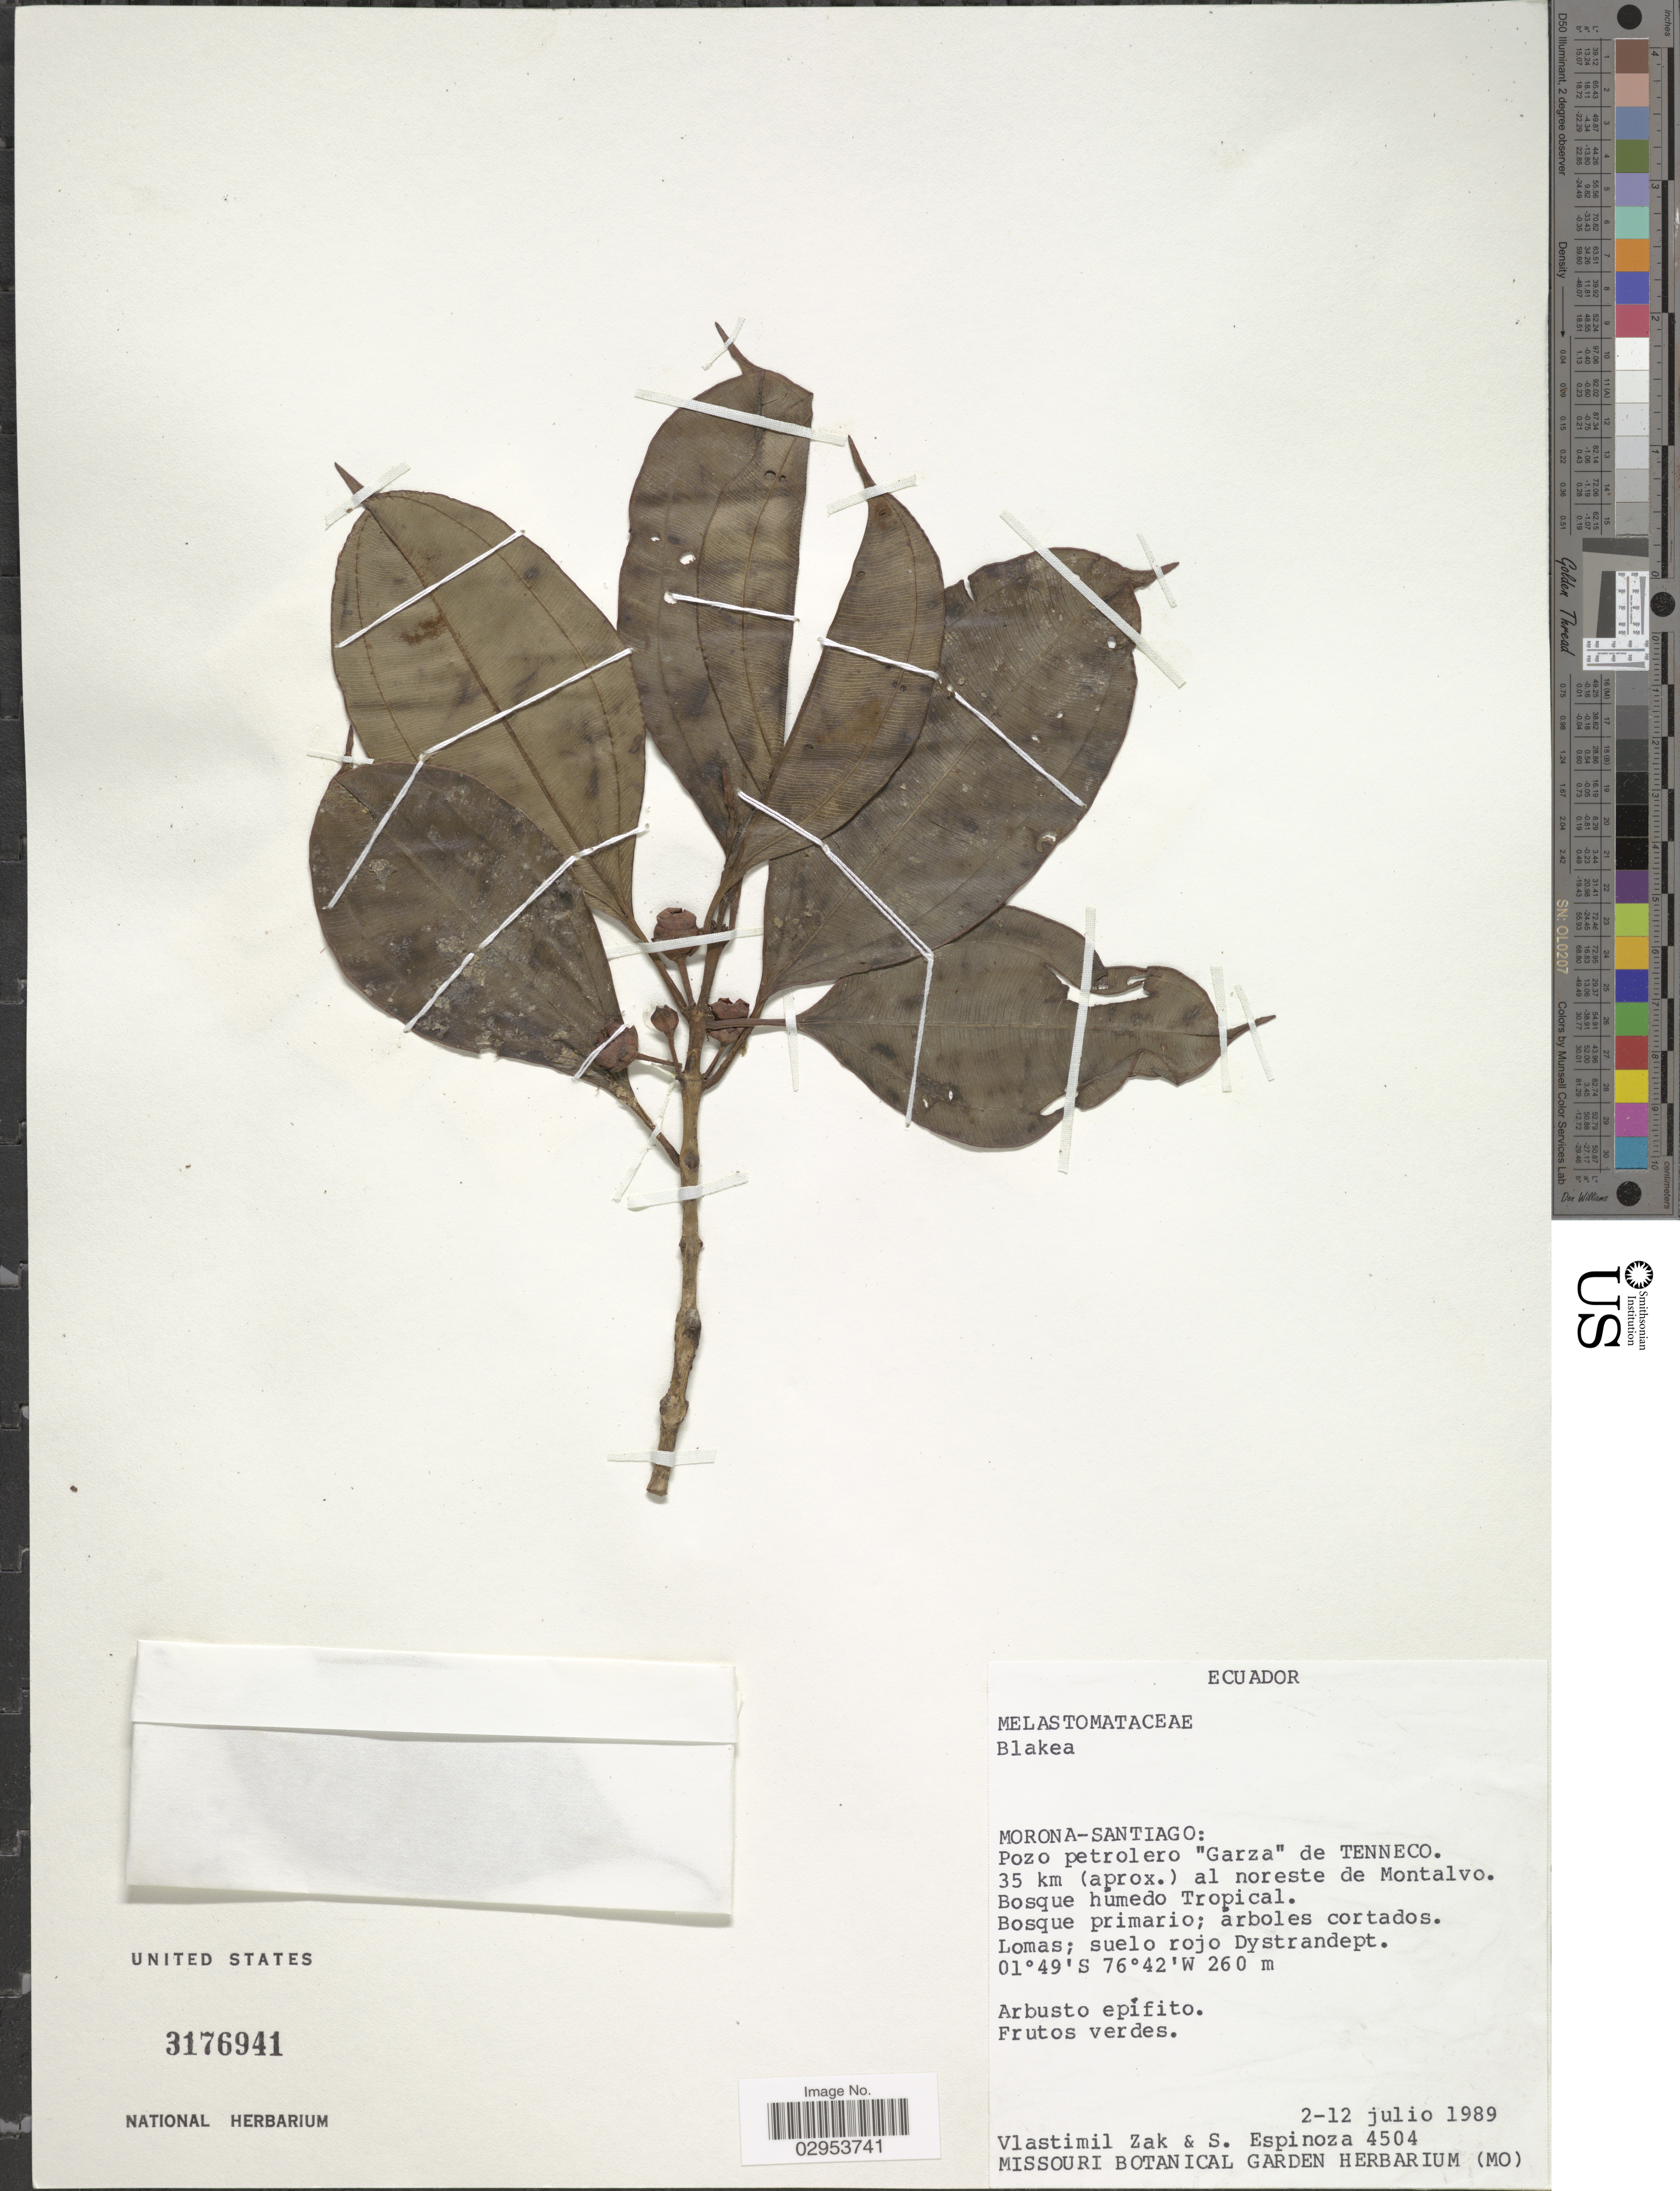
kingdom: Plantae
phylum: Tracheophyta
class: Magnoliopsida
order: Myrtales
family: Melastomataceae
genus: Blakea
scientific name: Blakea sp.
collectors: V. Zak & S. Espinoza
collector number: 4504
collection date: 1989-07-02/1989-07-12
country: Ecuador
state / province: Morona-Santiago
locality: Pozo petrolero 'Garza' de TENNECO. 35 km (aprox.) al noreste de Montalvo.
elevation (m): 260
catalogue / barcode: US 3176941